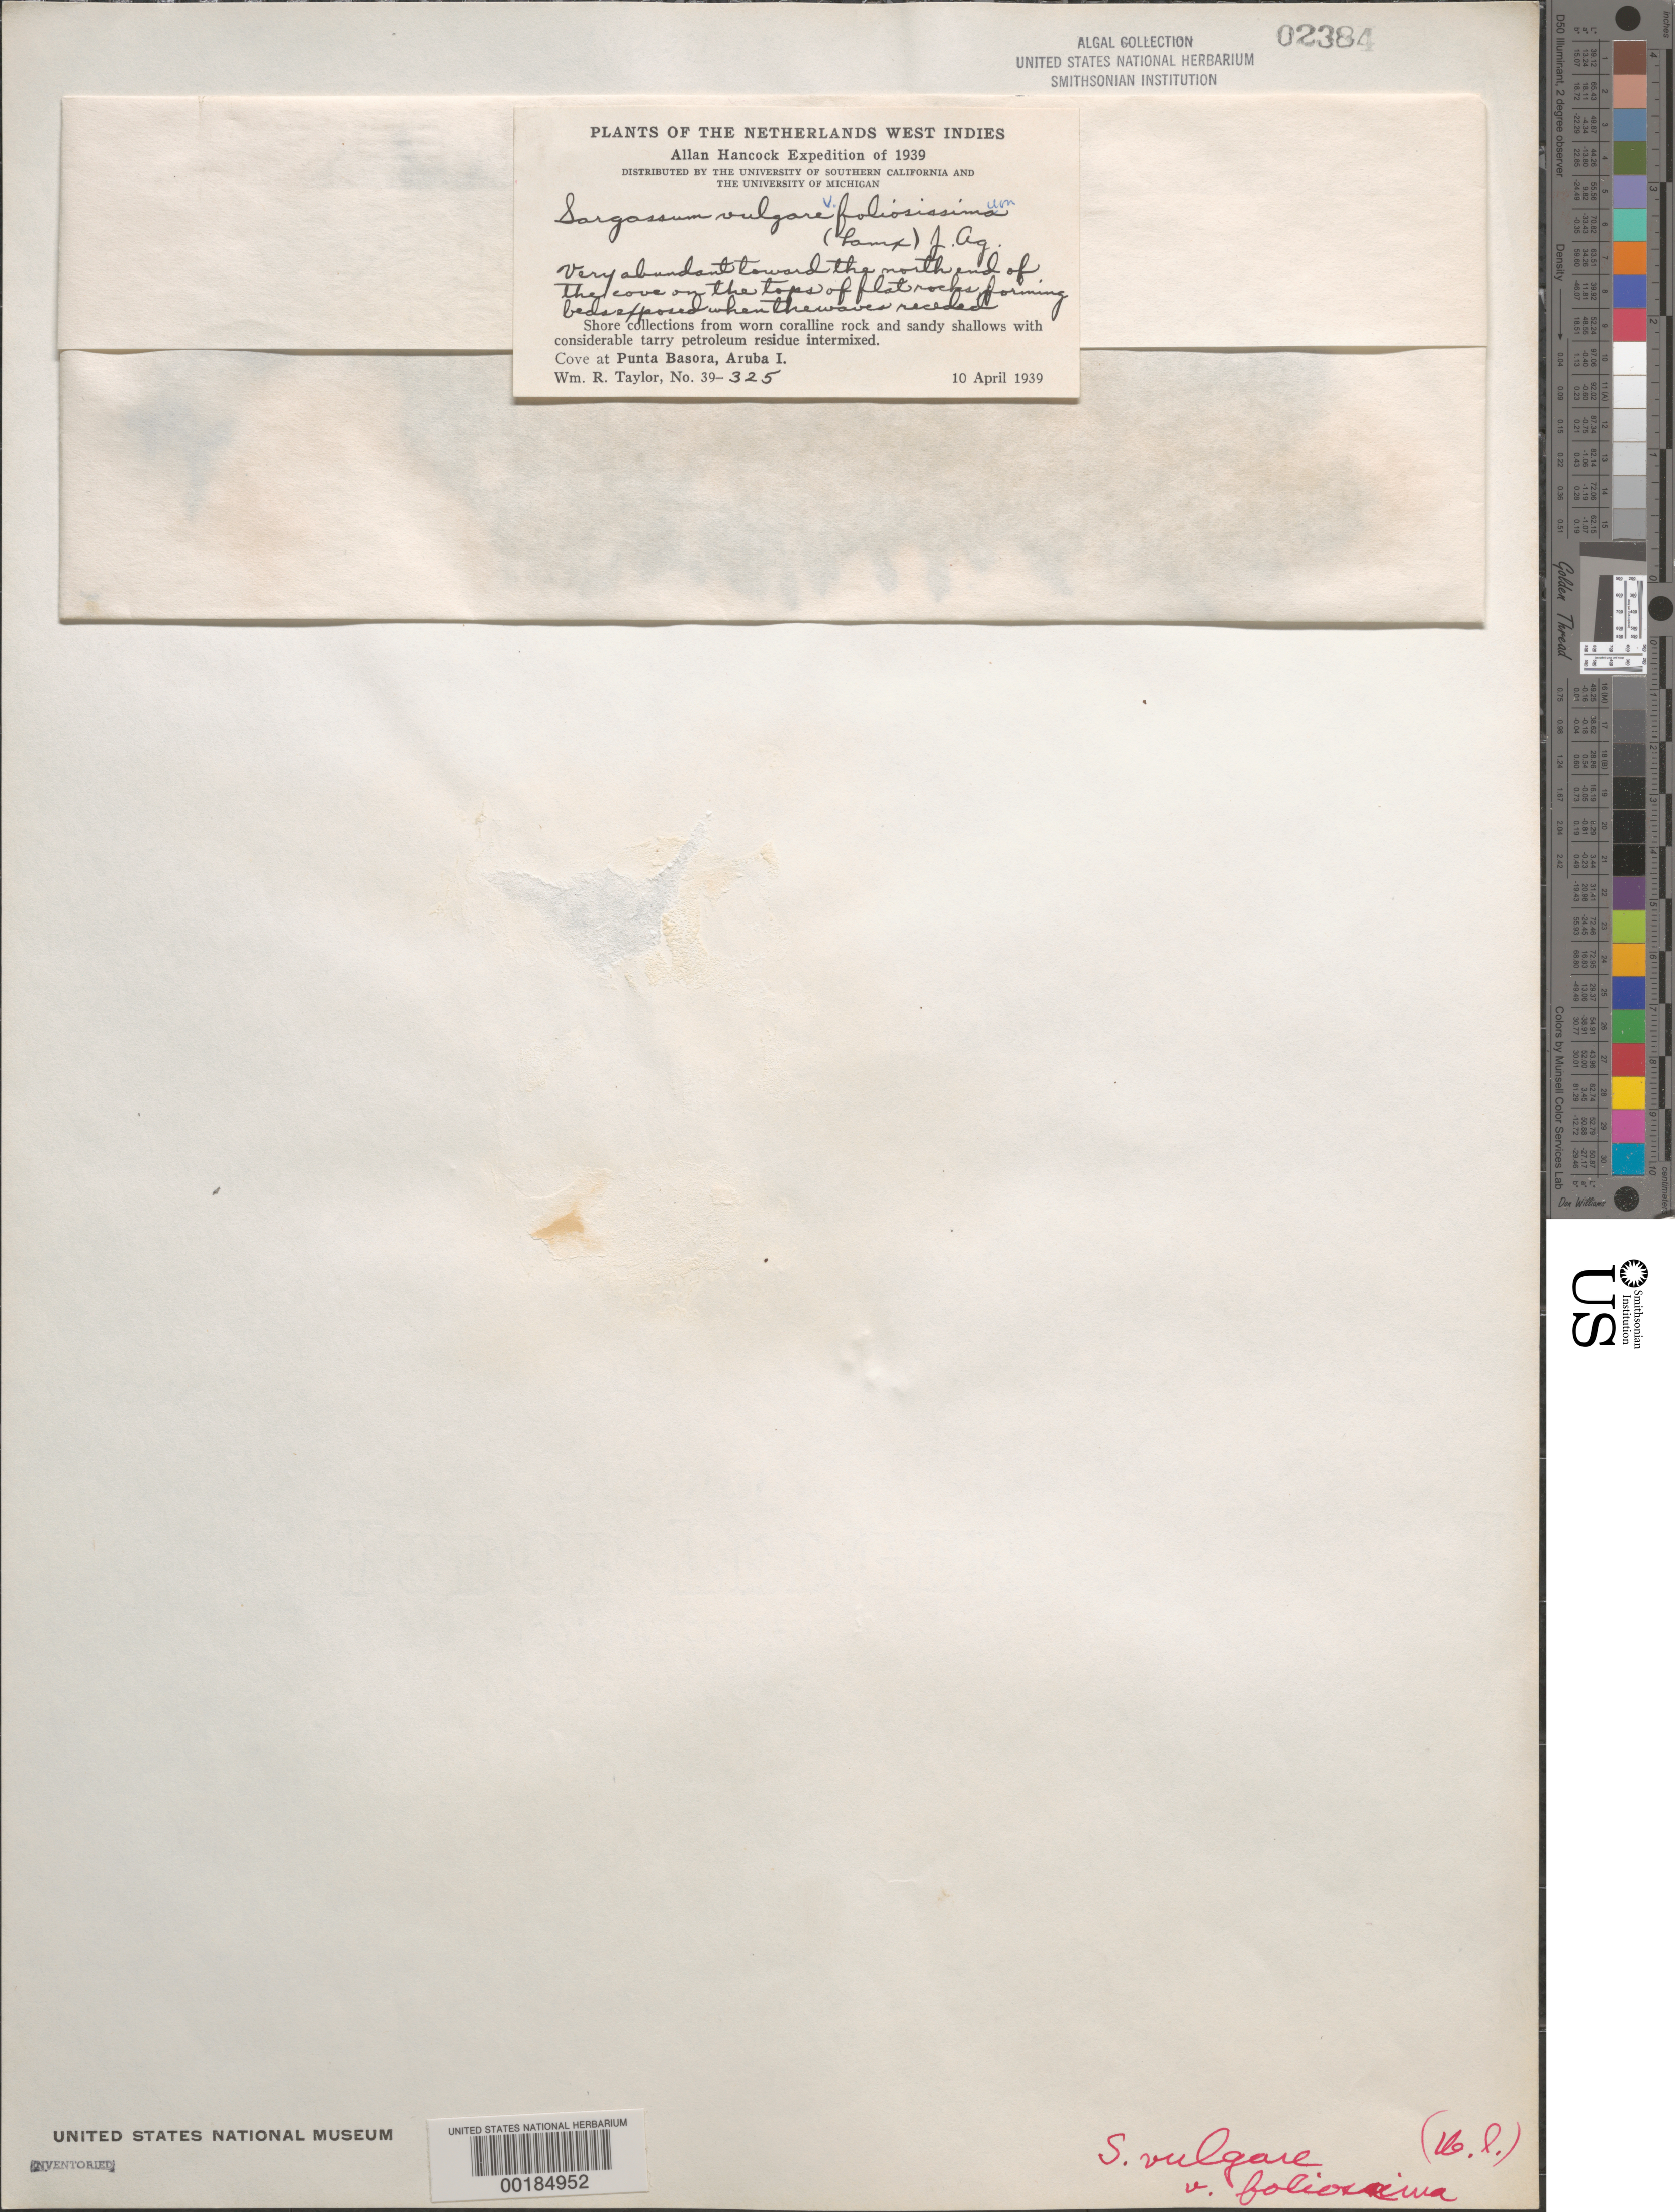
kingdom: Chromista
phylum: Ochrophyta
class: Phaeophyceae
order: Fucales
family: Sargassaceae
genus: Sargassum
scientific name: Sargassum vulgare var. foliosissimum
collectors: W. R. Taylor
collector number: WRT 39-325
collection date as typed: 10 Apr 1939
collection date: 1939-04-10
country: Aruba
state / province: ABC Islands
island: Aruba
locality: Punta Basora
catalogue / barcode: US 2384